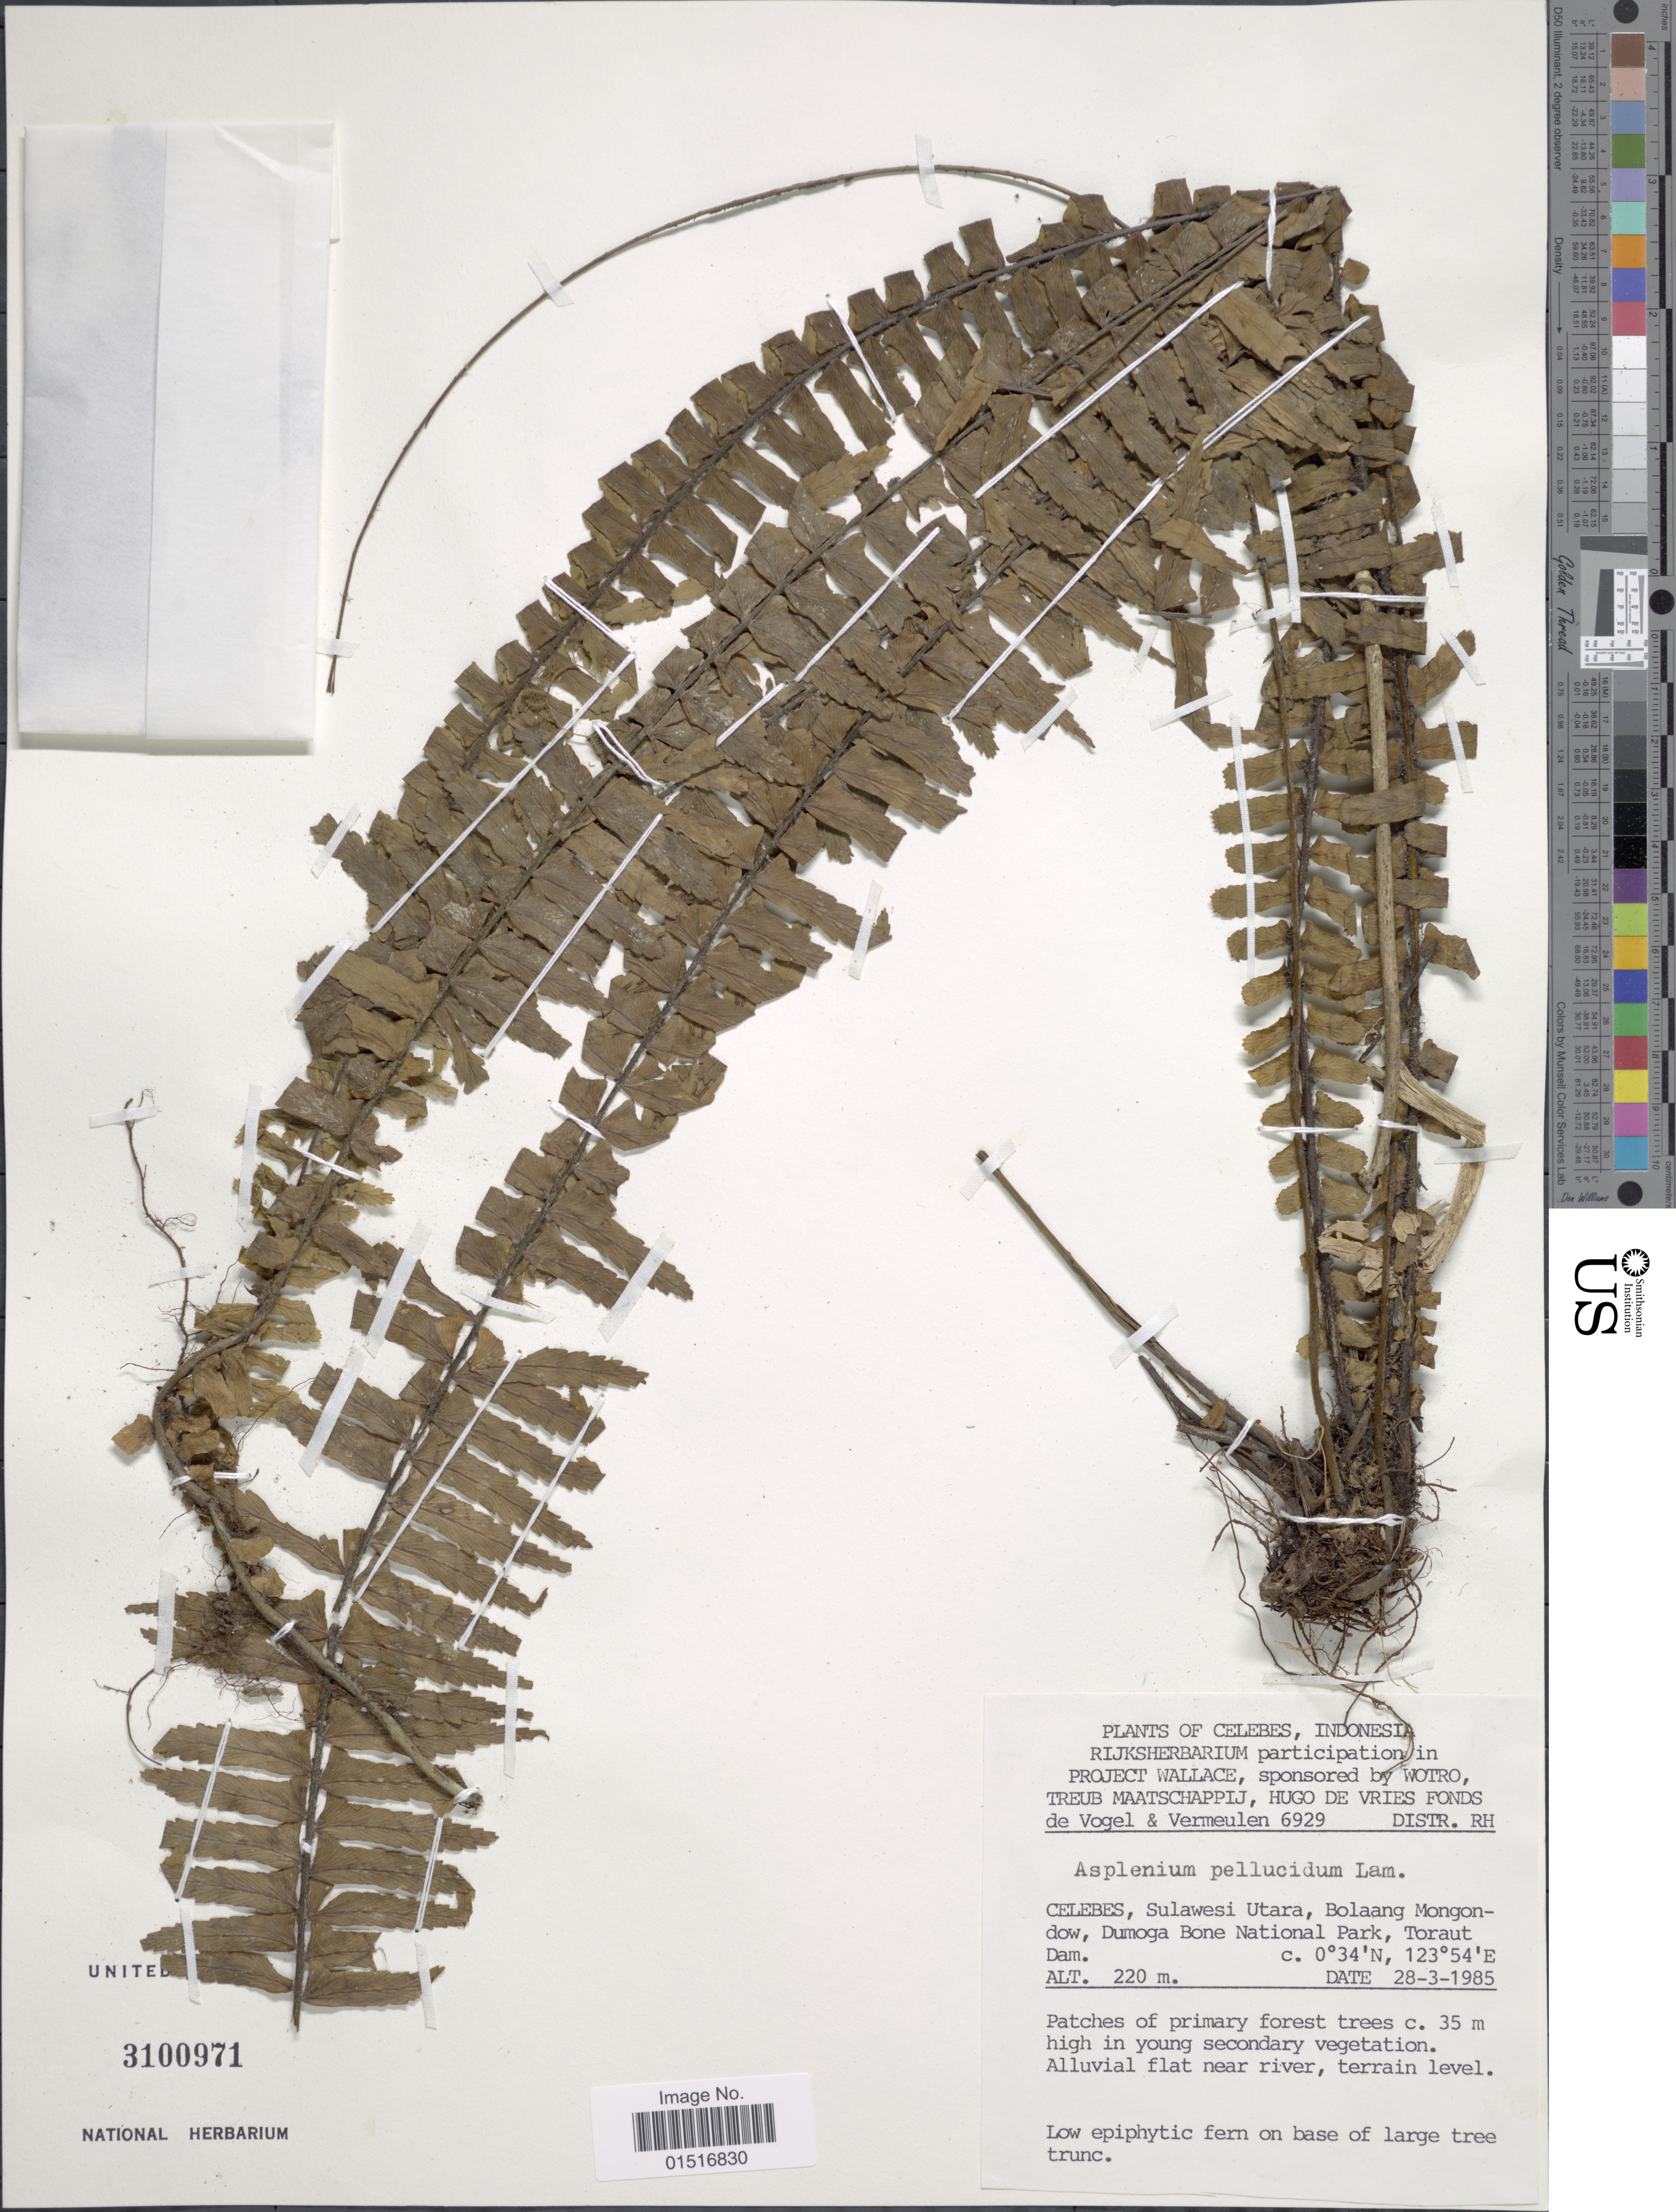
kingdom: Plantae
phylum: Tracheophyta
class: Polypodiopsida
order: Polypodiales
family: Aspleniaceae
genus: Asplenium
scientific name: Asplenium pellucidum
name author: Lam.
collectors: De Vogel & Vermeulen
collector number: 6929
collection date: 1985-03-28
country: Indonesia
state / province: Sulawesi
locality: Celebes, Sulawesi Utara, Bolaang, Mongondow, Dumoga Bone National Park, Toraut Dam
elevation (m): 220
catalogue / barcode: US 3100971